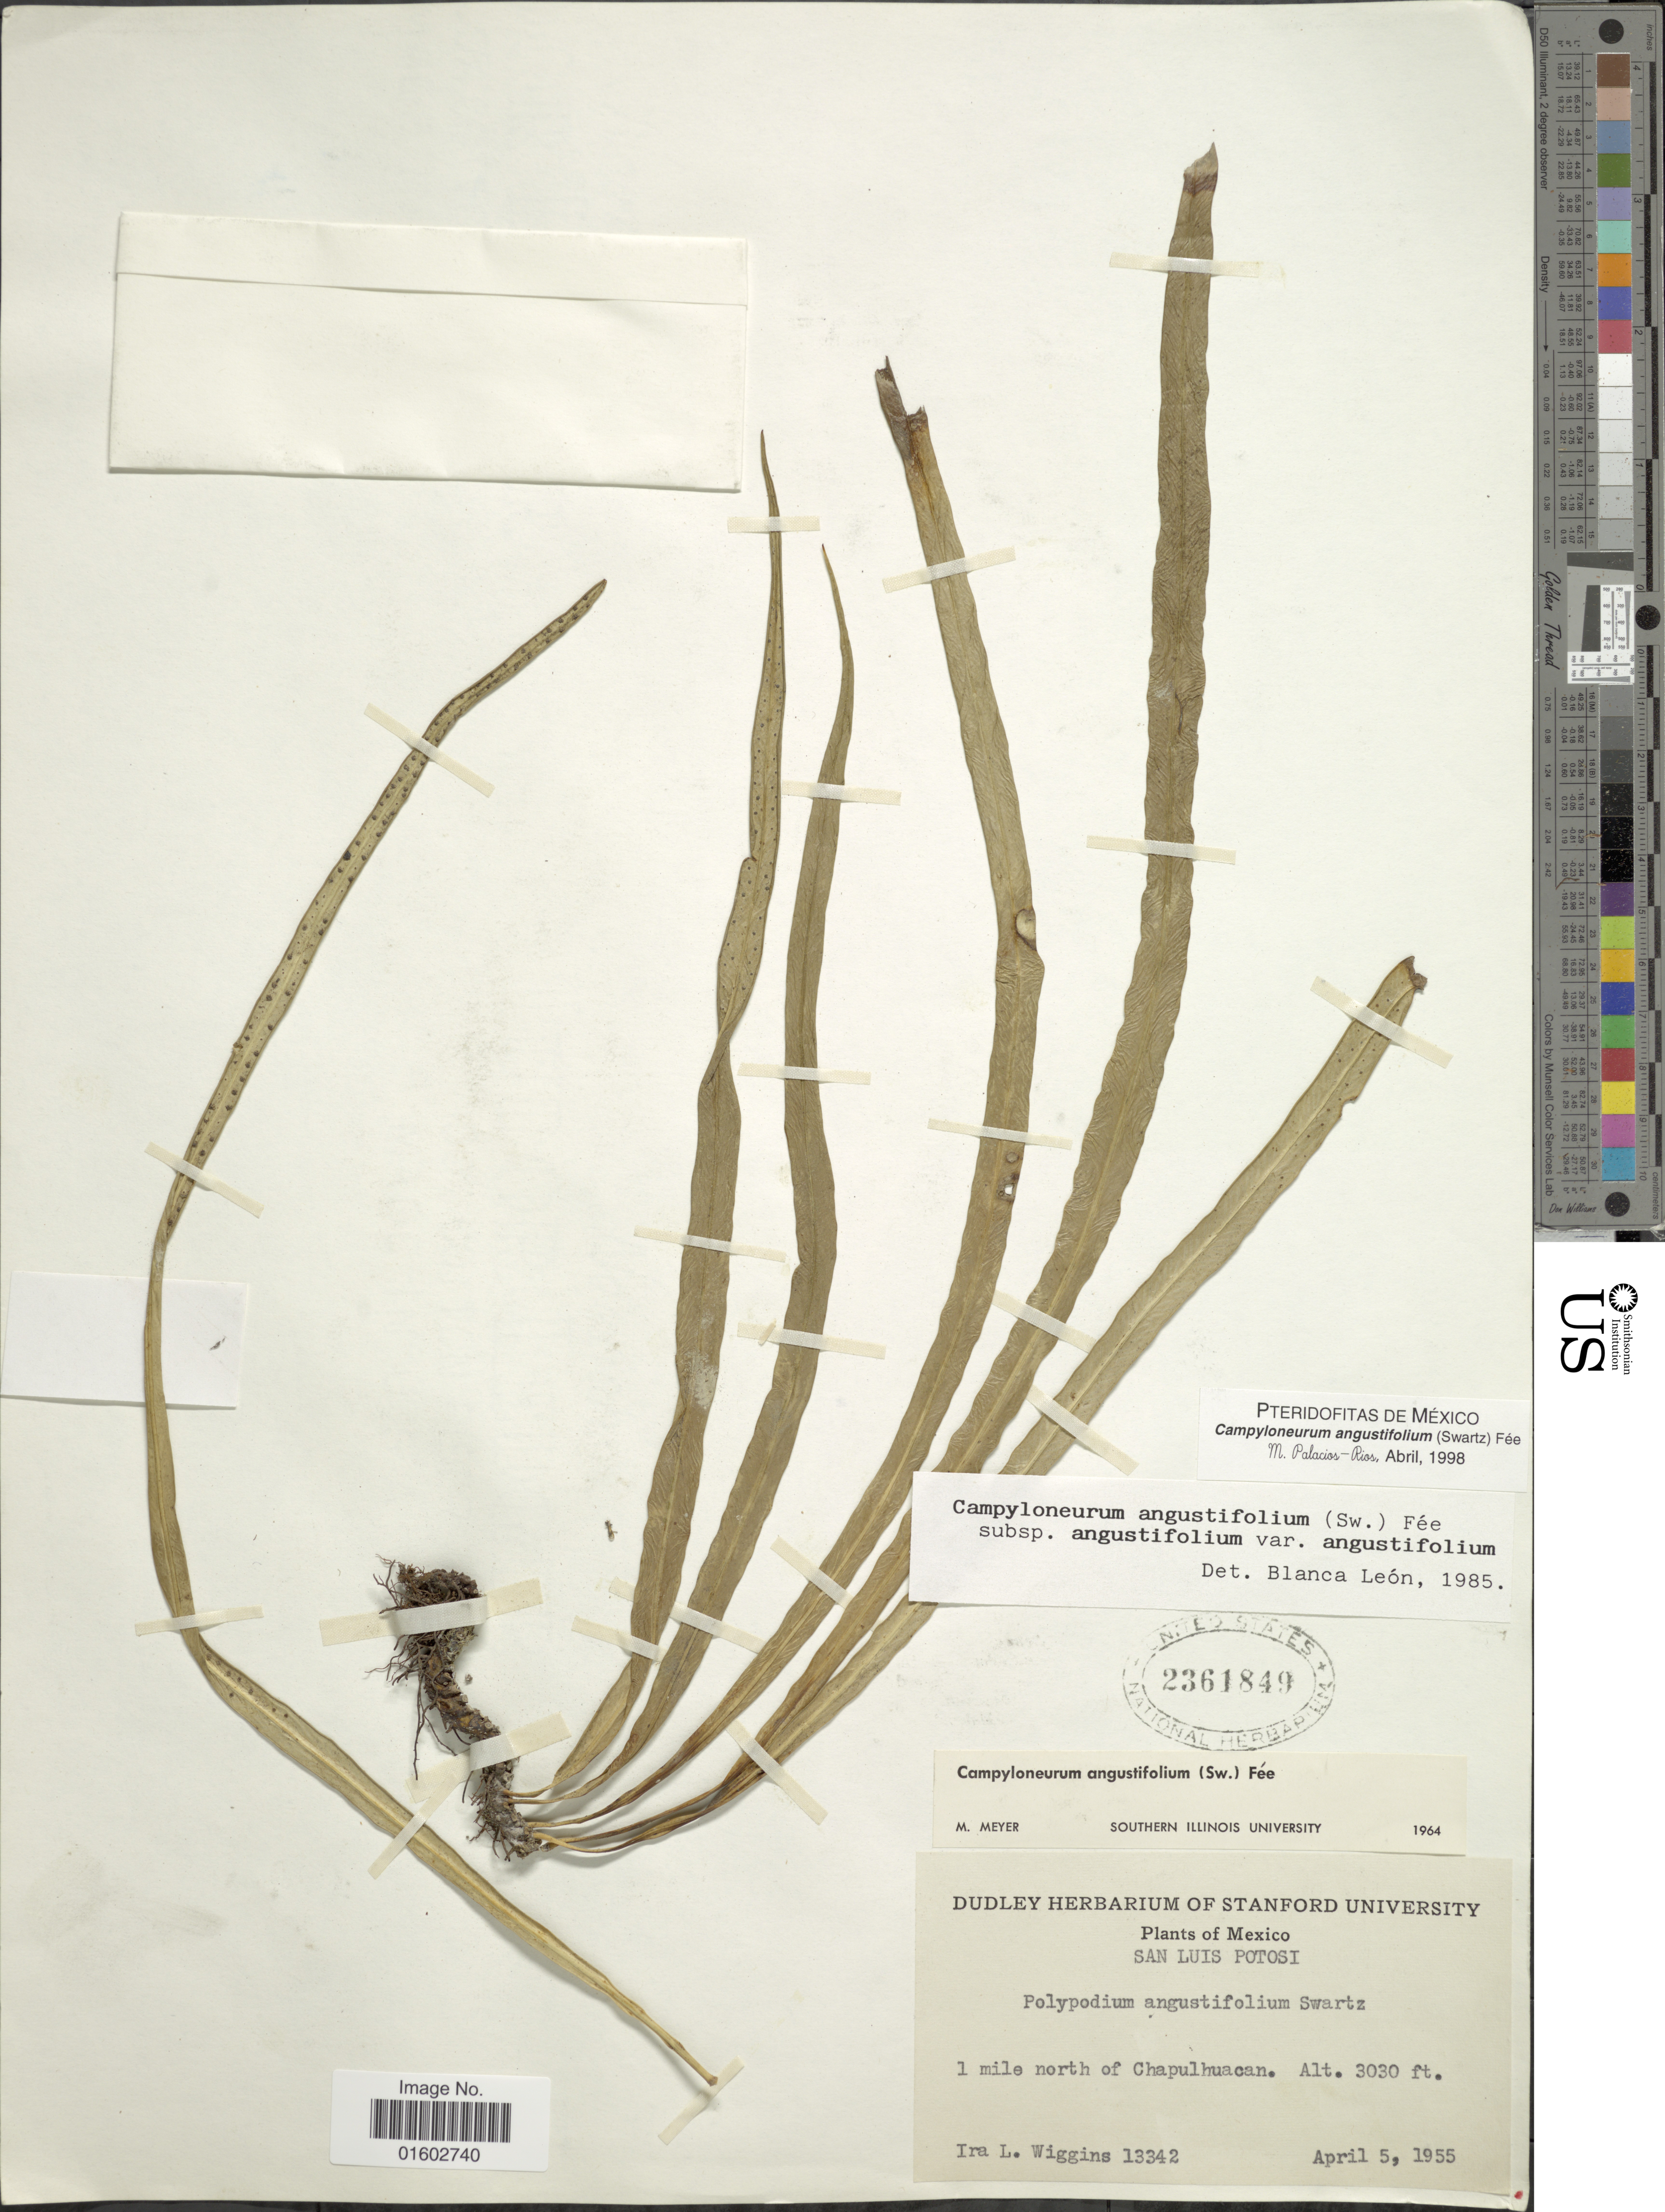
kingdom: Plantae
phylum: Tracheophyta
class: Polypodiopsida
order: Polypodiales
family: Polypodiaceae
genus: Campyloneurum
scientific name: Campyloneurum angustifolium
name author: (Sw.) Fée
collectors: I. L. Wiggins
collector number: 13342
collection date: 1955-04-05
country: Mexico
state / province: San Luis Potosí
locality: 1 mile north of Chapulhuacan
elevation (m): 924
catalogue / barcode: US 2361849